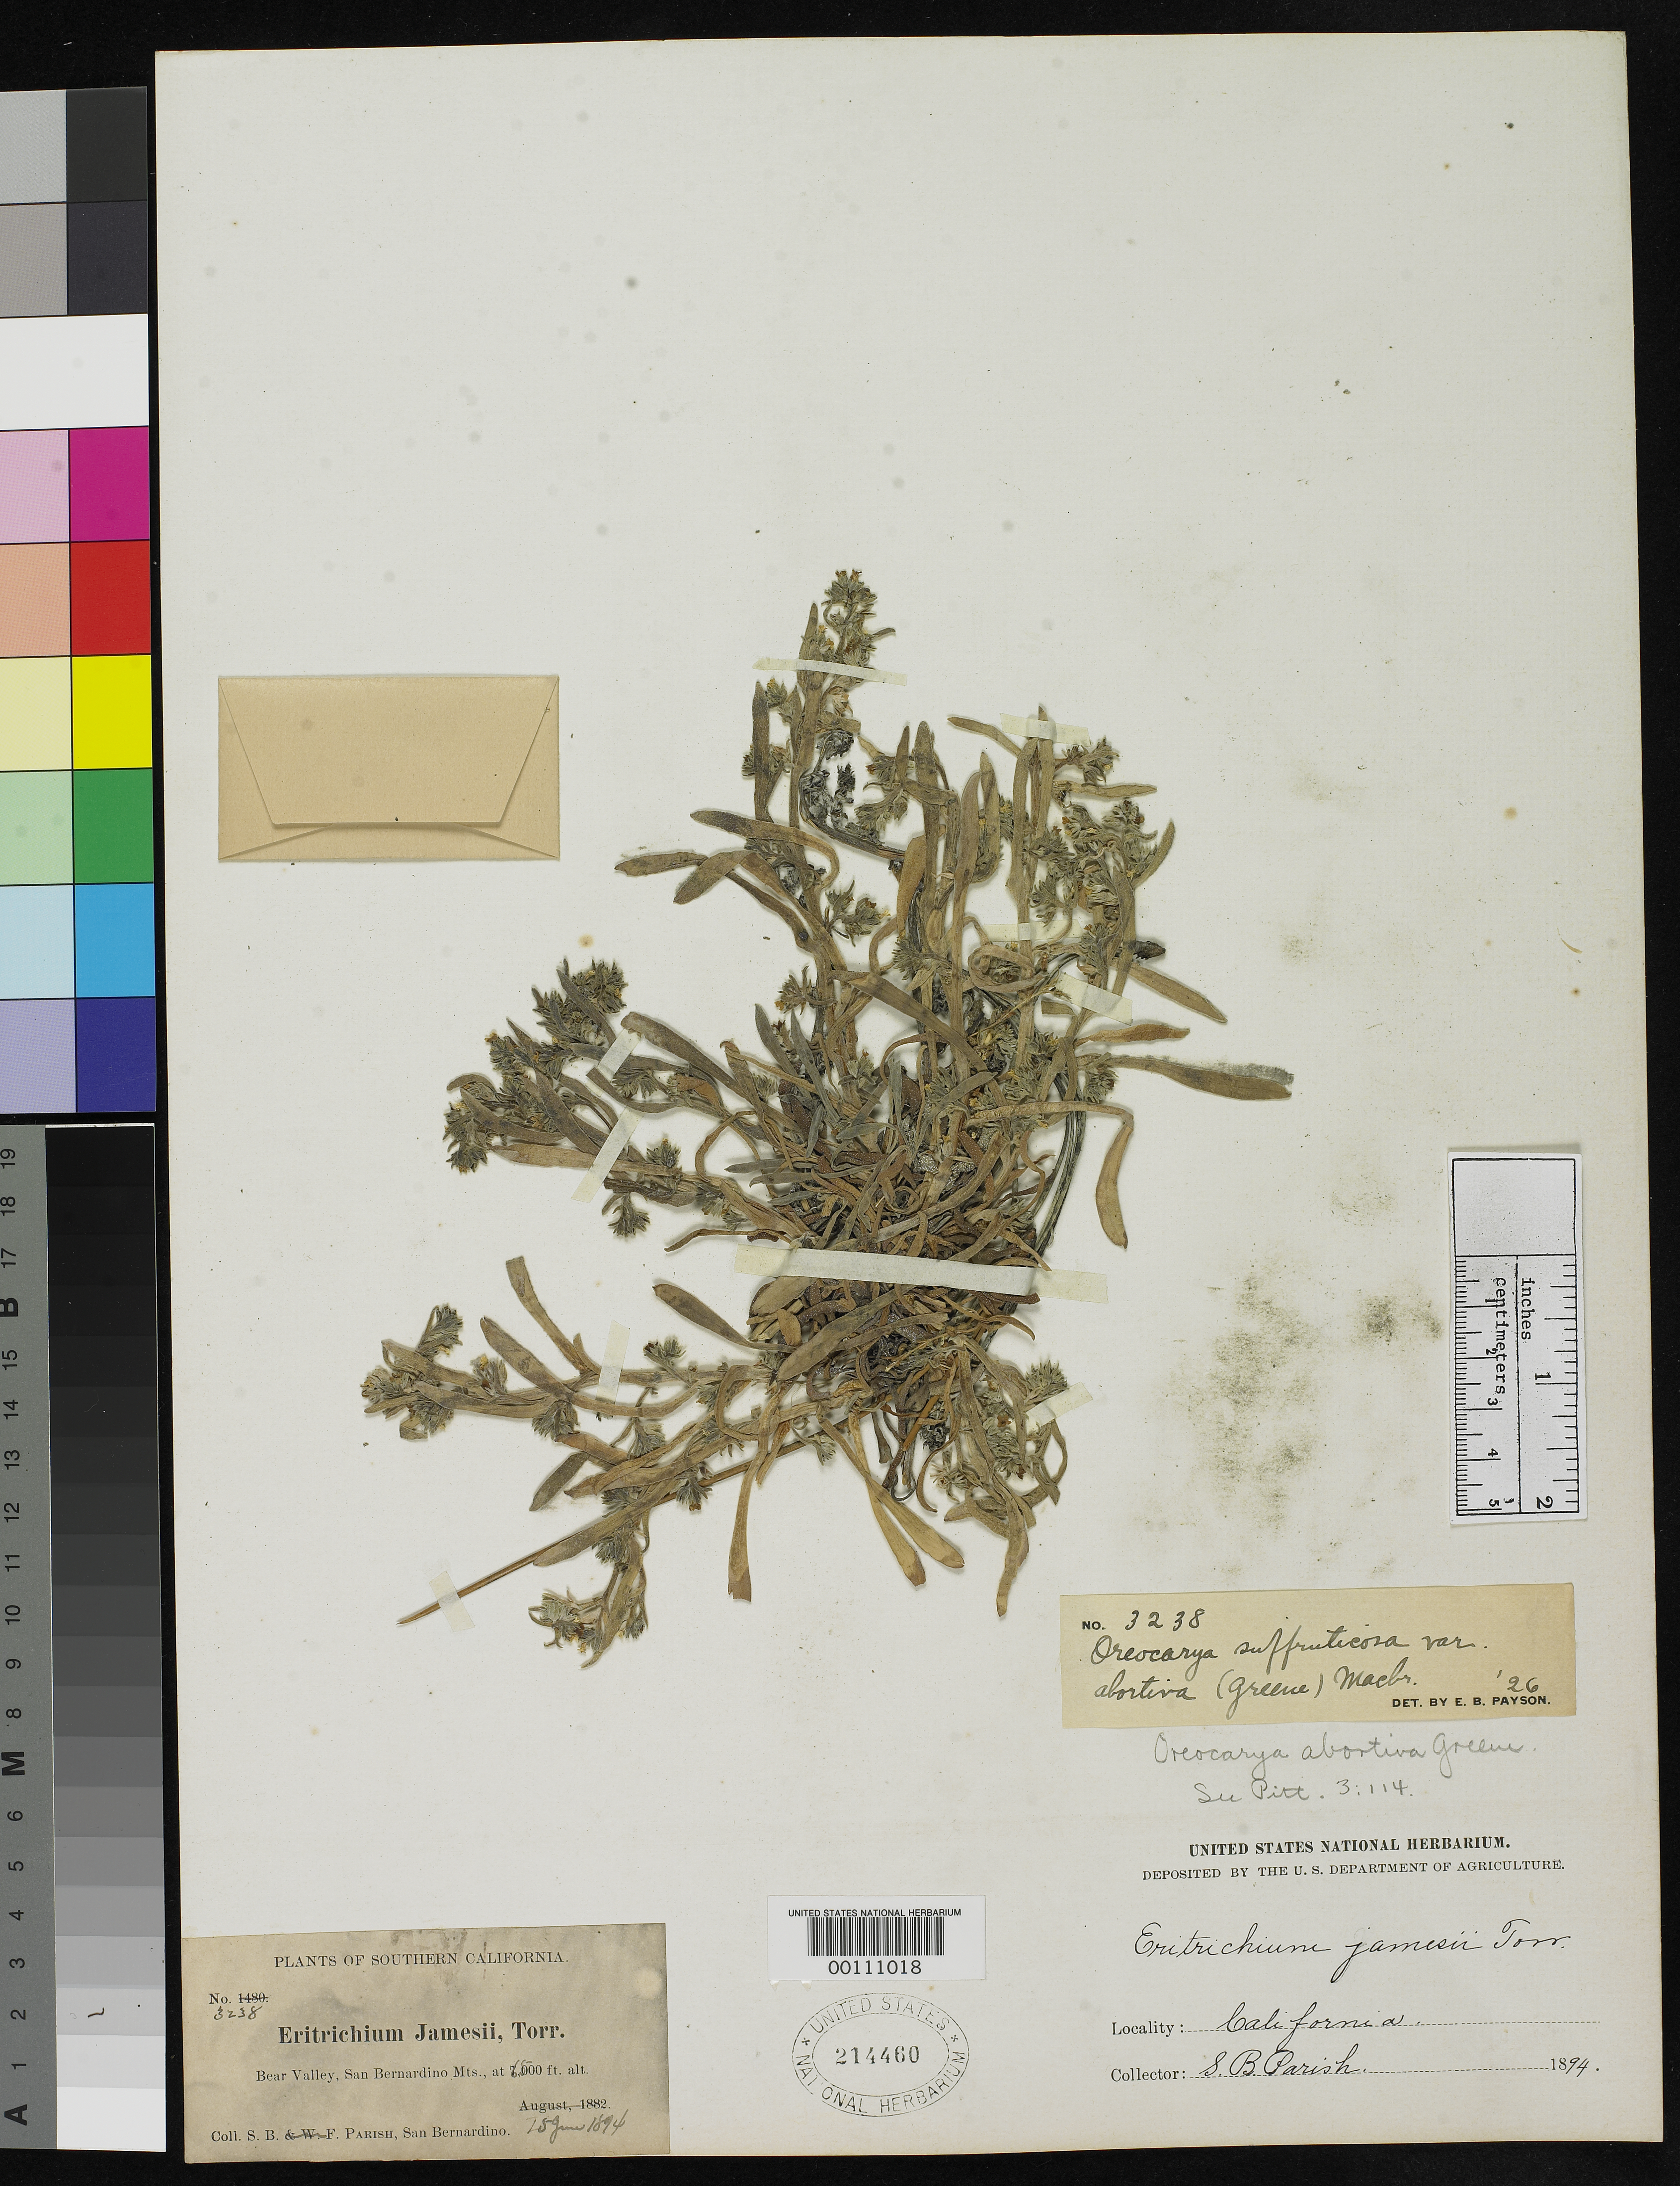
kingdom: Plantae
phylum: Tracheophyta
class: Magnoliopsida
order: Boraginales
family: Boraginaceae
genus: Oreocarya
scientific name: Oreocarya abortiva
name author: Greene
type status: Type Collection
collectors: S. B. Parish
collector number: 3238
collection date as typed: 25 Jun 1894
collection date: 1894-06-25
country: United States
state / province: California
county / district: San Bernardino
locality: San Bernardino Mts., Bear Valley.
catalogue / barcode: US 214460